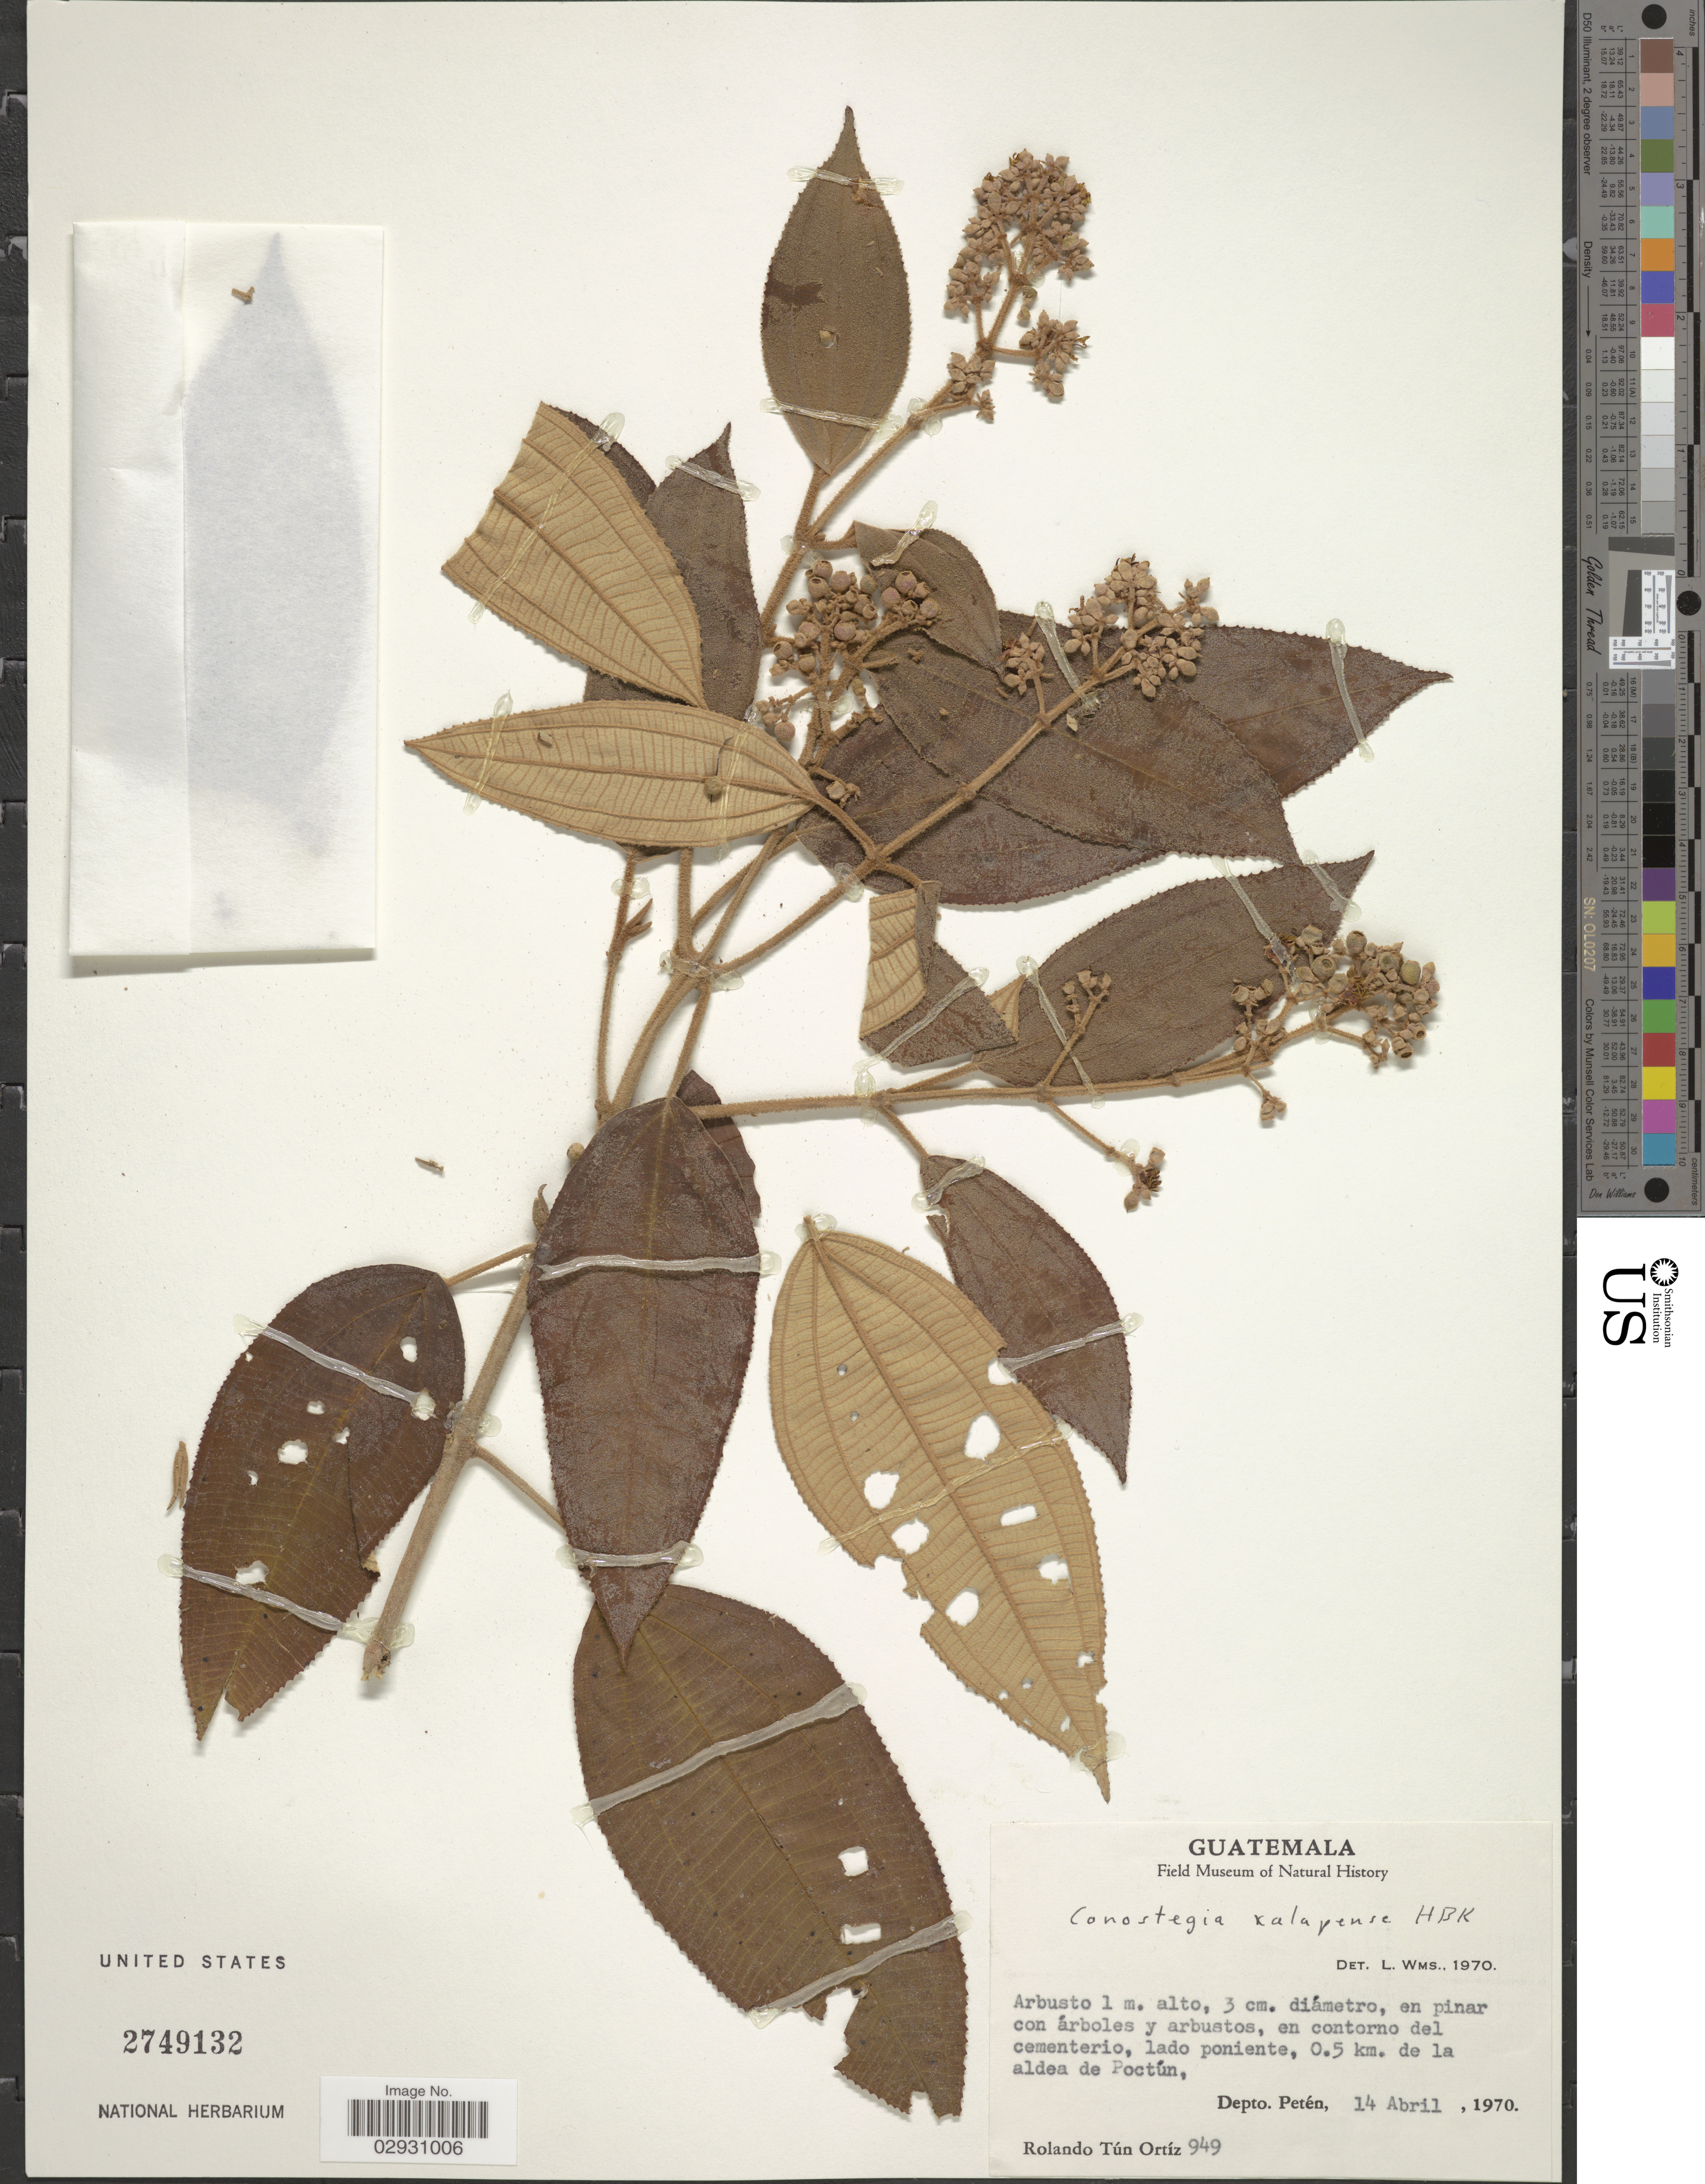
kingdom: Plantae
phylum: Tracheophyta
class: Magnoliopsida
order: Myrtales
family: Melastomataceae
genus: Conostegia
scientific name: Conostegia quadrangularis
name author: Schltdl. ex Steud.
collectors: R. Tún Ortíz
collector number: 949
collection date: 1970-04-14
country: Guatemala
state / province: El Petén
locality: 0.5 km. de la aldea de Poctún, Depto. Petén.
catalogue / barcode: US 2749132